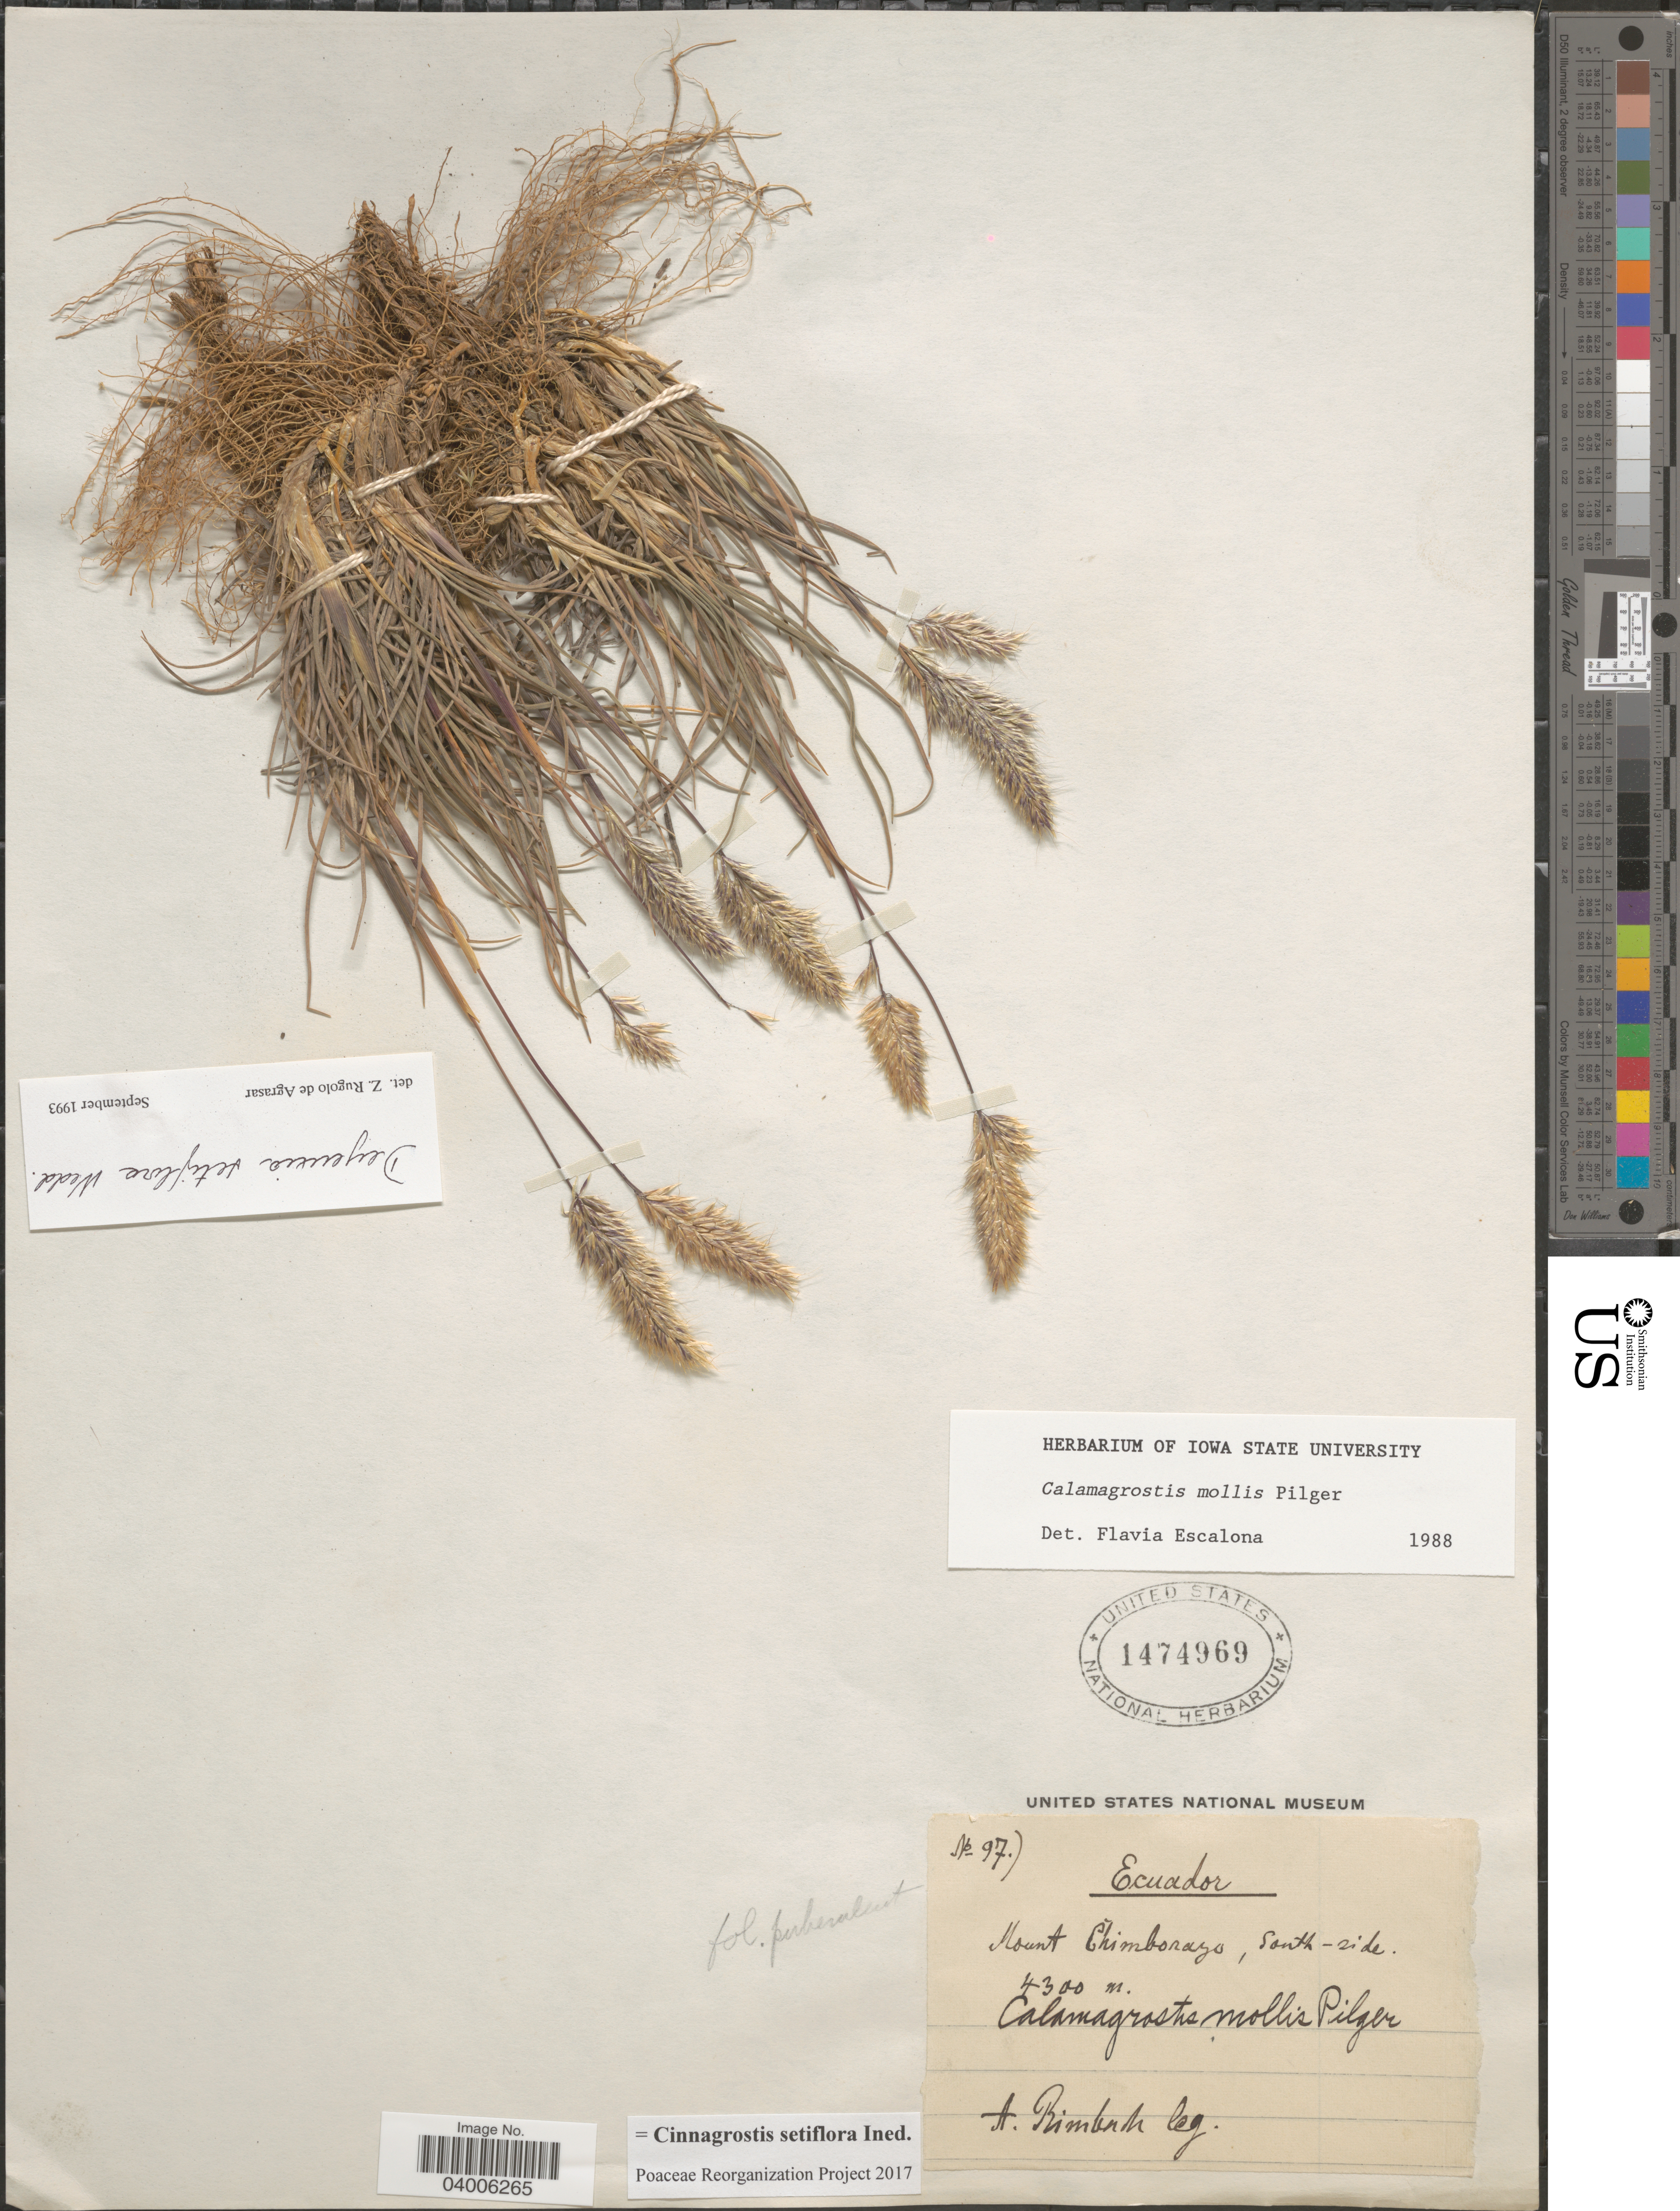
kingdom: Plantae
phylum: Tracheophyta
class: Liliopsida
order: Poales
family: Poaceae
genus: Cinnagrostis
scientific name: Cinnagrostis setiflora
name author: (Wedd.) P.M. Peterson et al.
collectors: A. Rimbach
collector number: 97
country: Ecuador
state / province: Chimborazo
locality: Mount Chimborazo, south-side.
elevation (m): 4300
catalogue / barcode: US 1474969